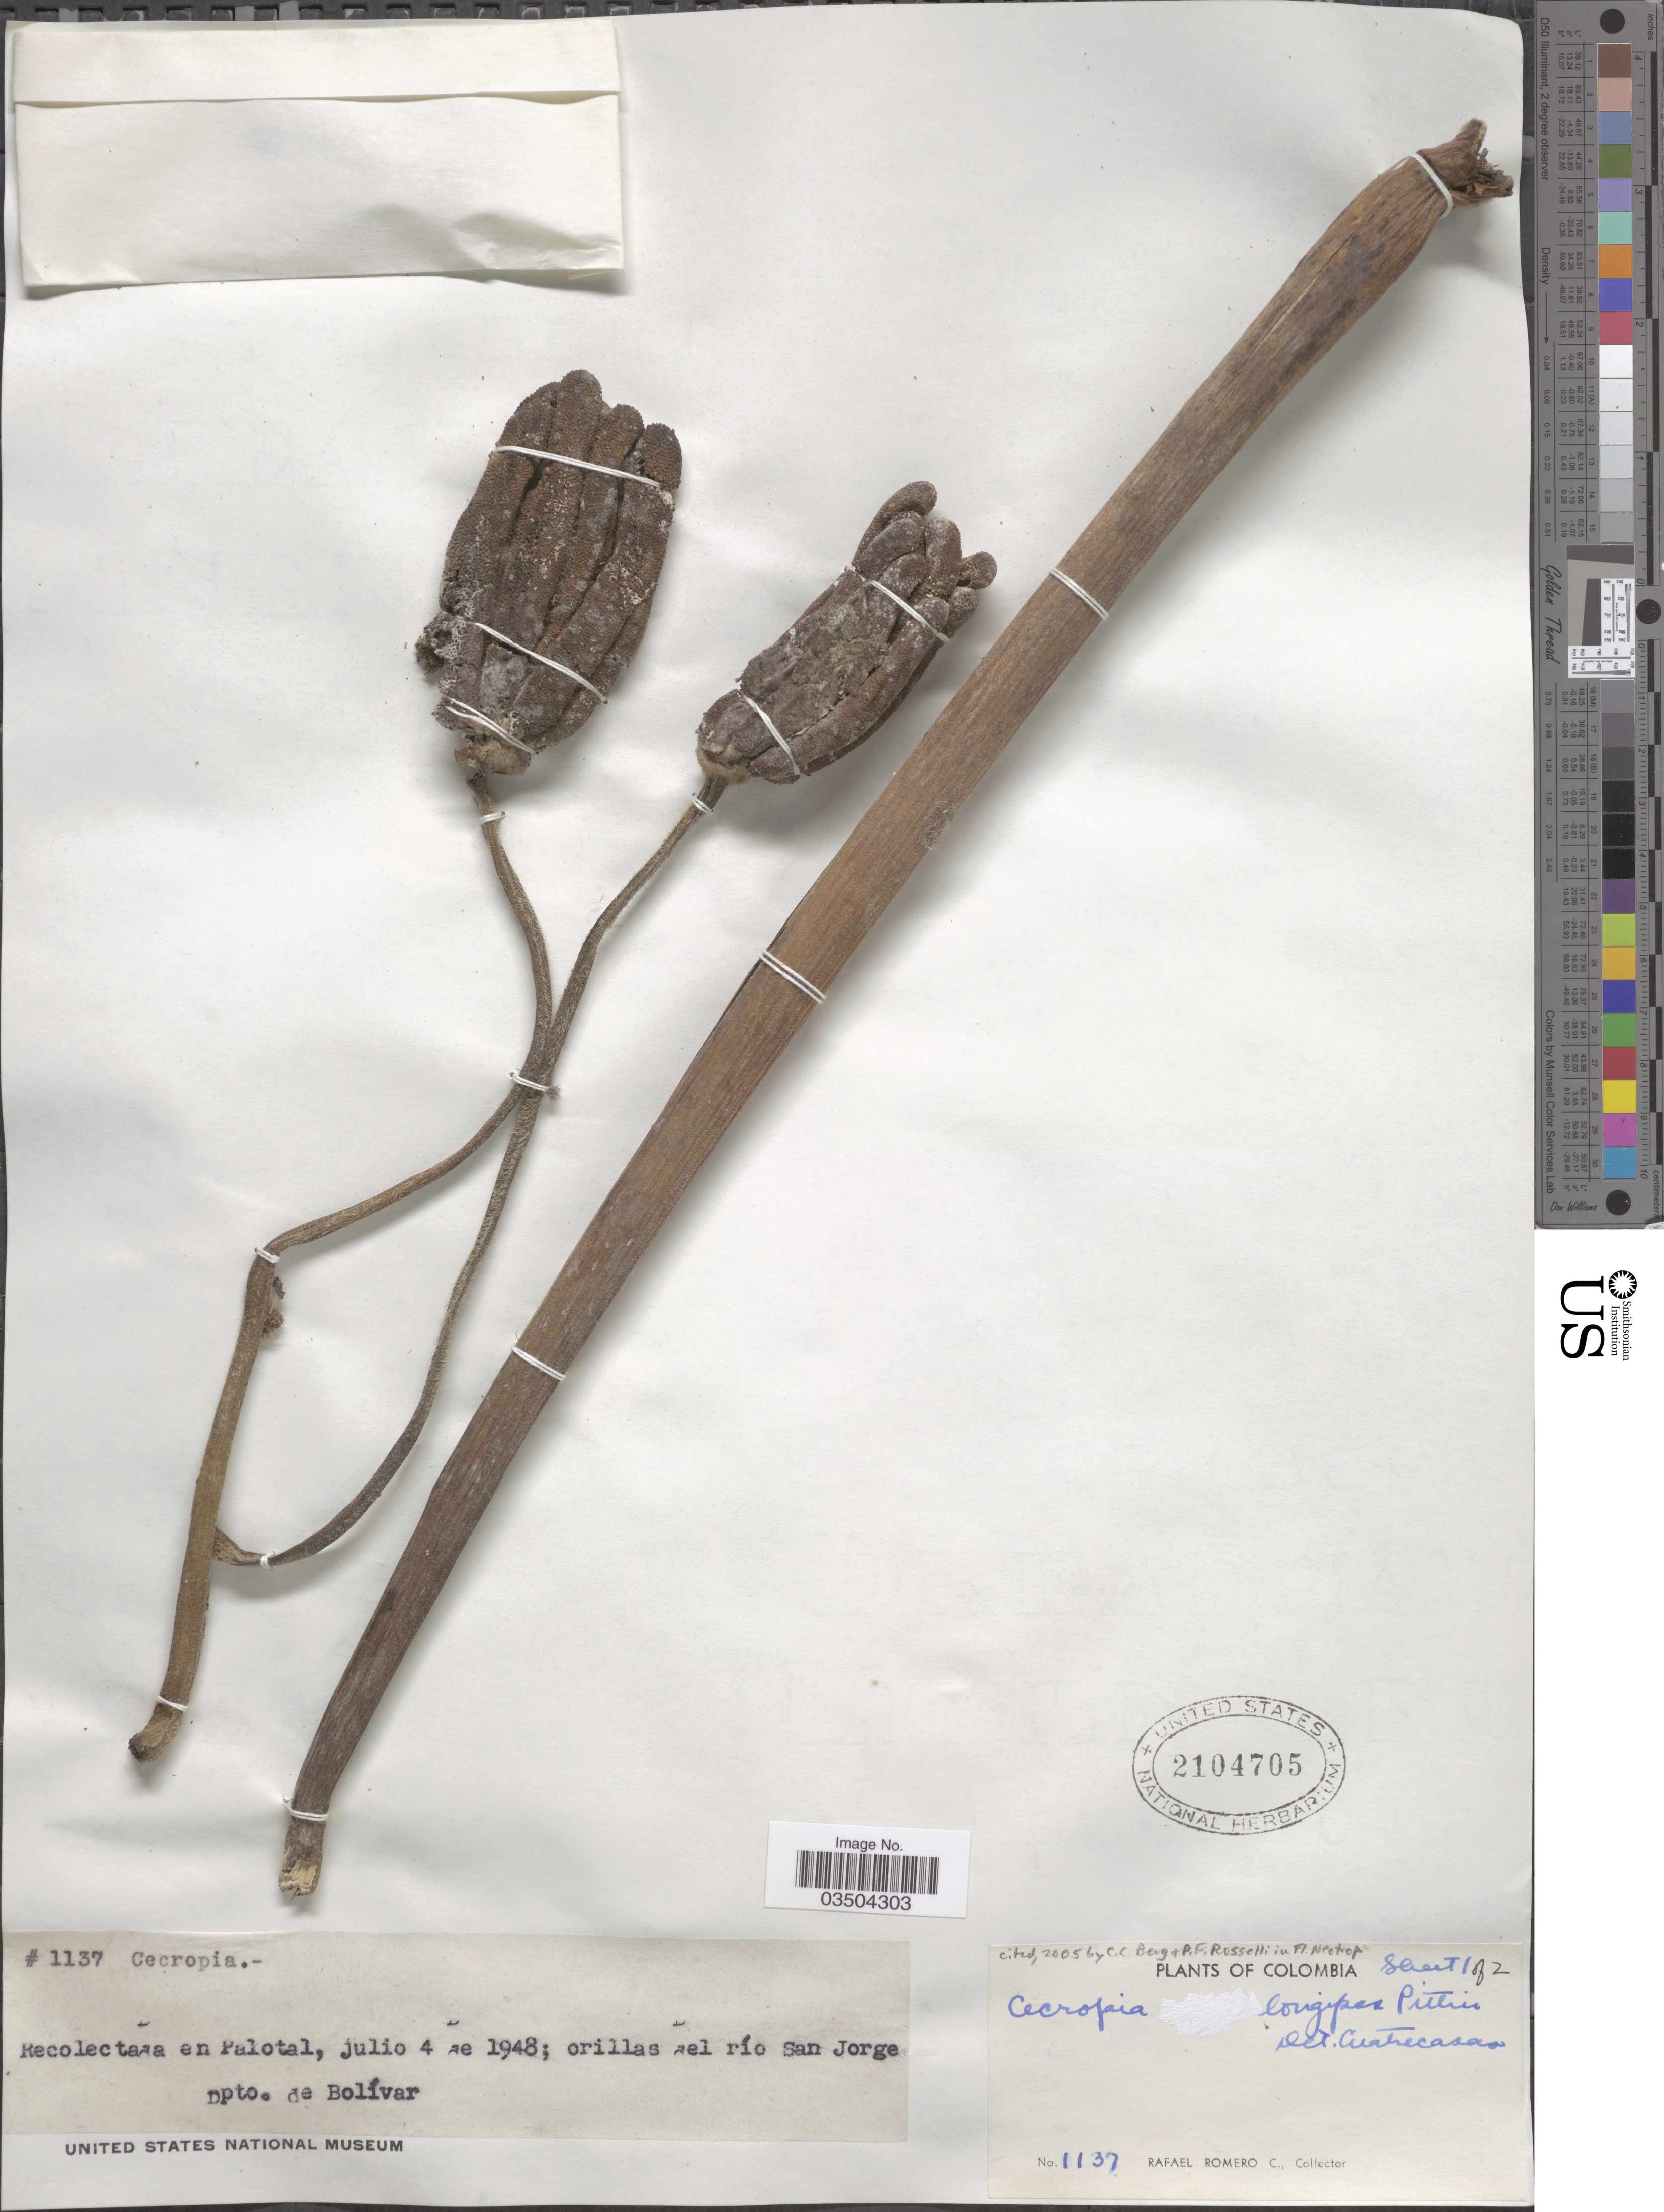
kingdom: Plantae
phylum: Tracheophyta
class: Magnoliopsida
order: Rosales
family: Urticaceae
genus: Cecropia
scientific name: Cecropia longipes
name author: Pittier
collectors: R. Romero Castañeda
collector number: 1137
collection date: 1948-07-04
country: Colombia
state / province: Bolívar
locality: En Palotal; orillas del río San Jorge. Dpto. de Bolívar.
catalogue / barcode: US 2104705